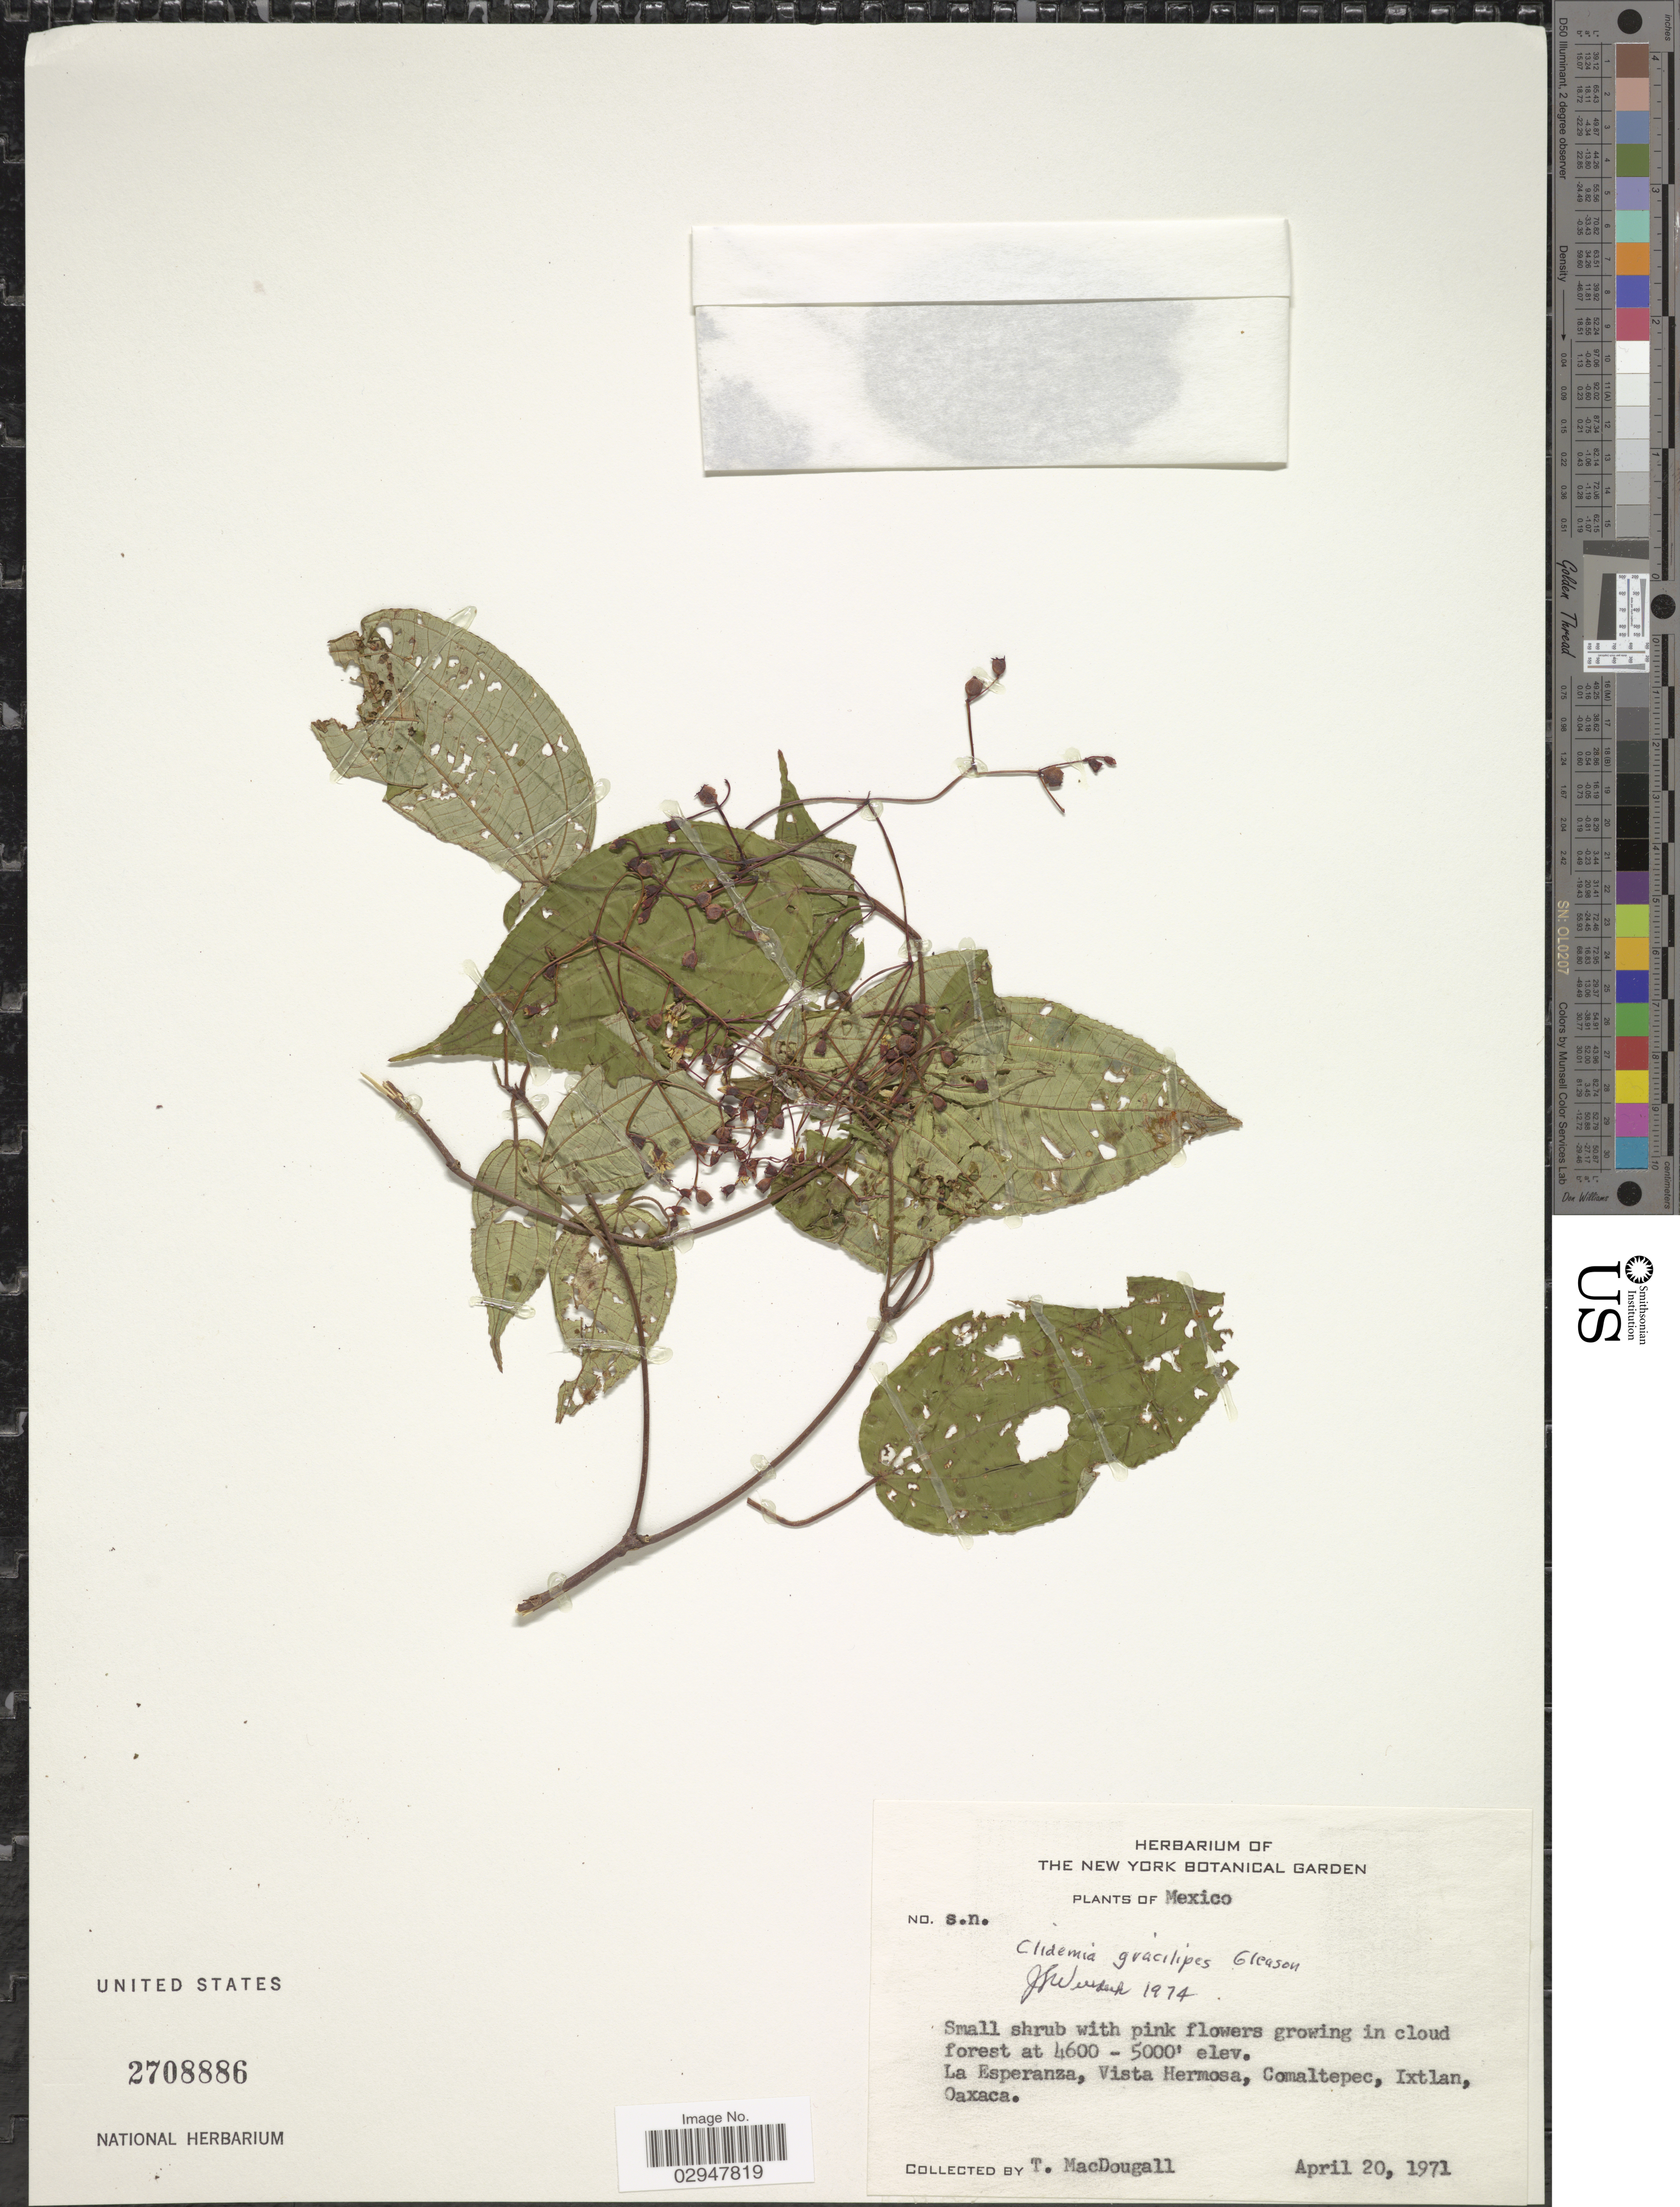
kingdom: Plantae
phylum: Tracheophyta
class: Magnoliopsida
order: Myrtales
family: Melastomataceae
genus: Clidemia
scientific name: Clidemia gracilipes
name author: Gleason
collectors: T. B. MacDougall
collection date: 1971-04-20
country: Mexico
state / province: Oaxaca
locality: La Esperanza,Vista Hermosa, Comaltepec, Ixtlan.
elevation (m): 1402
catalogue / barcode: US 2708886